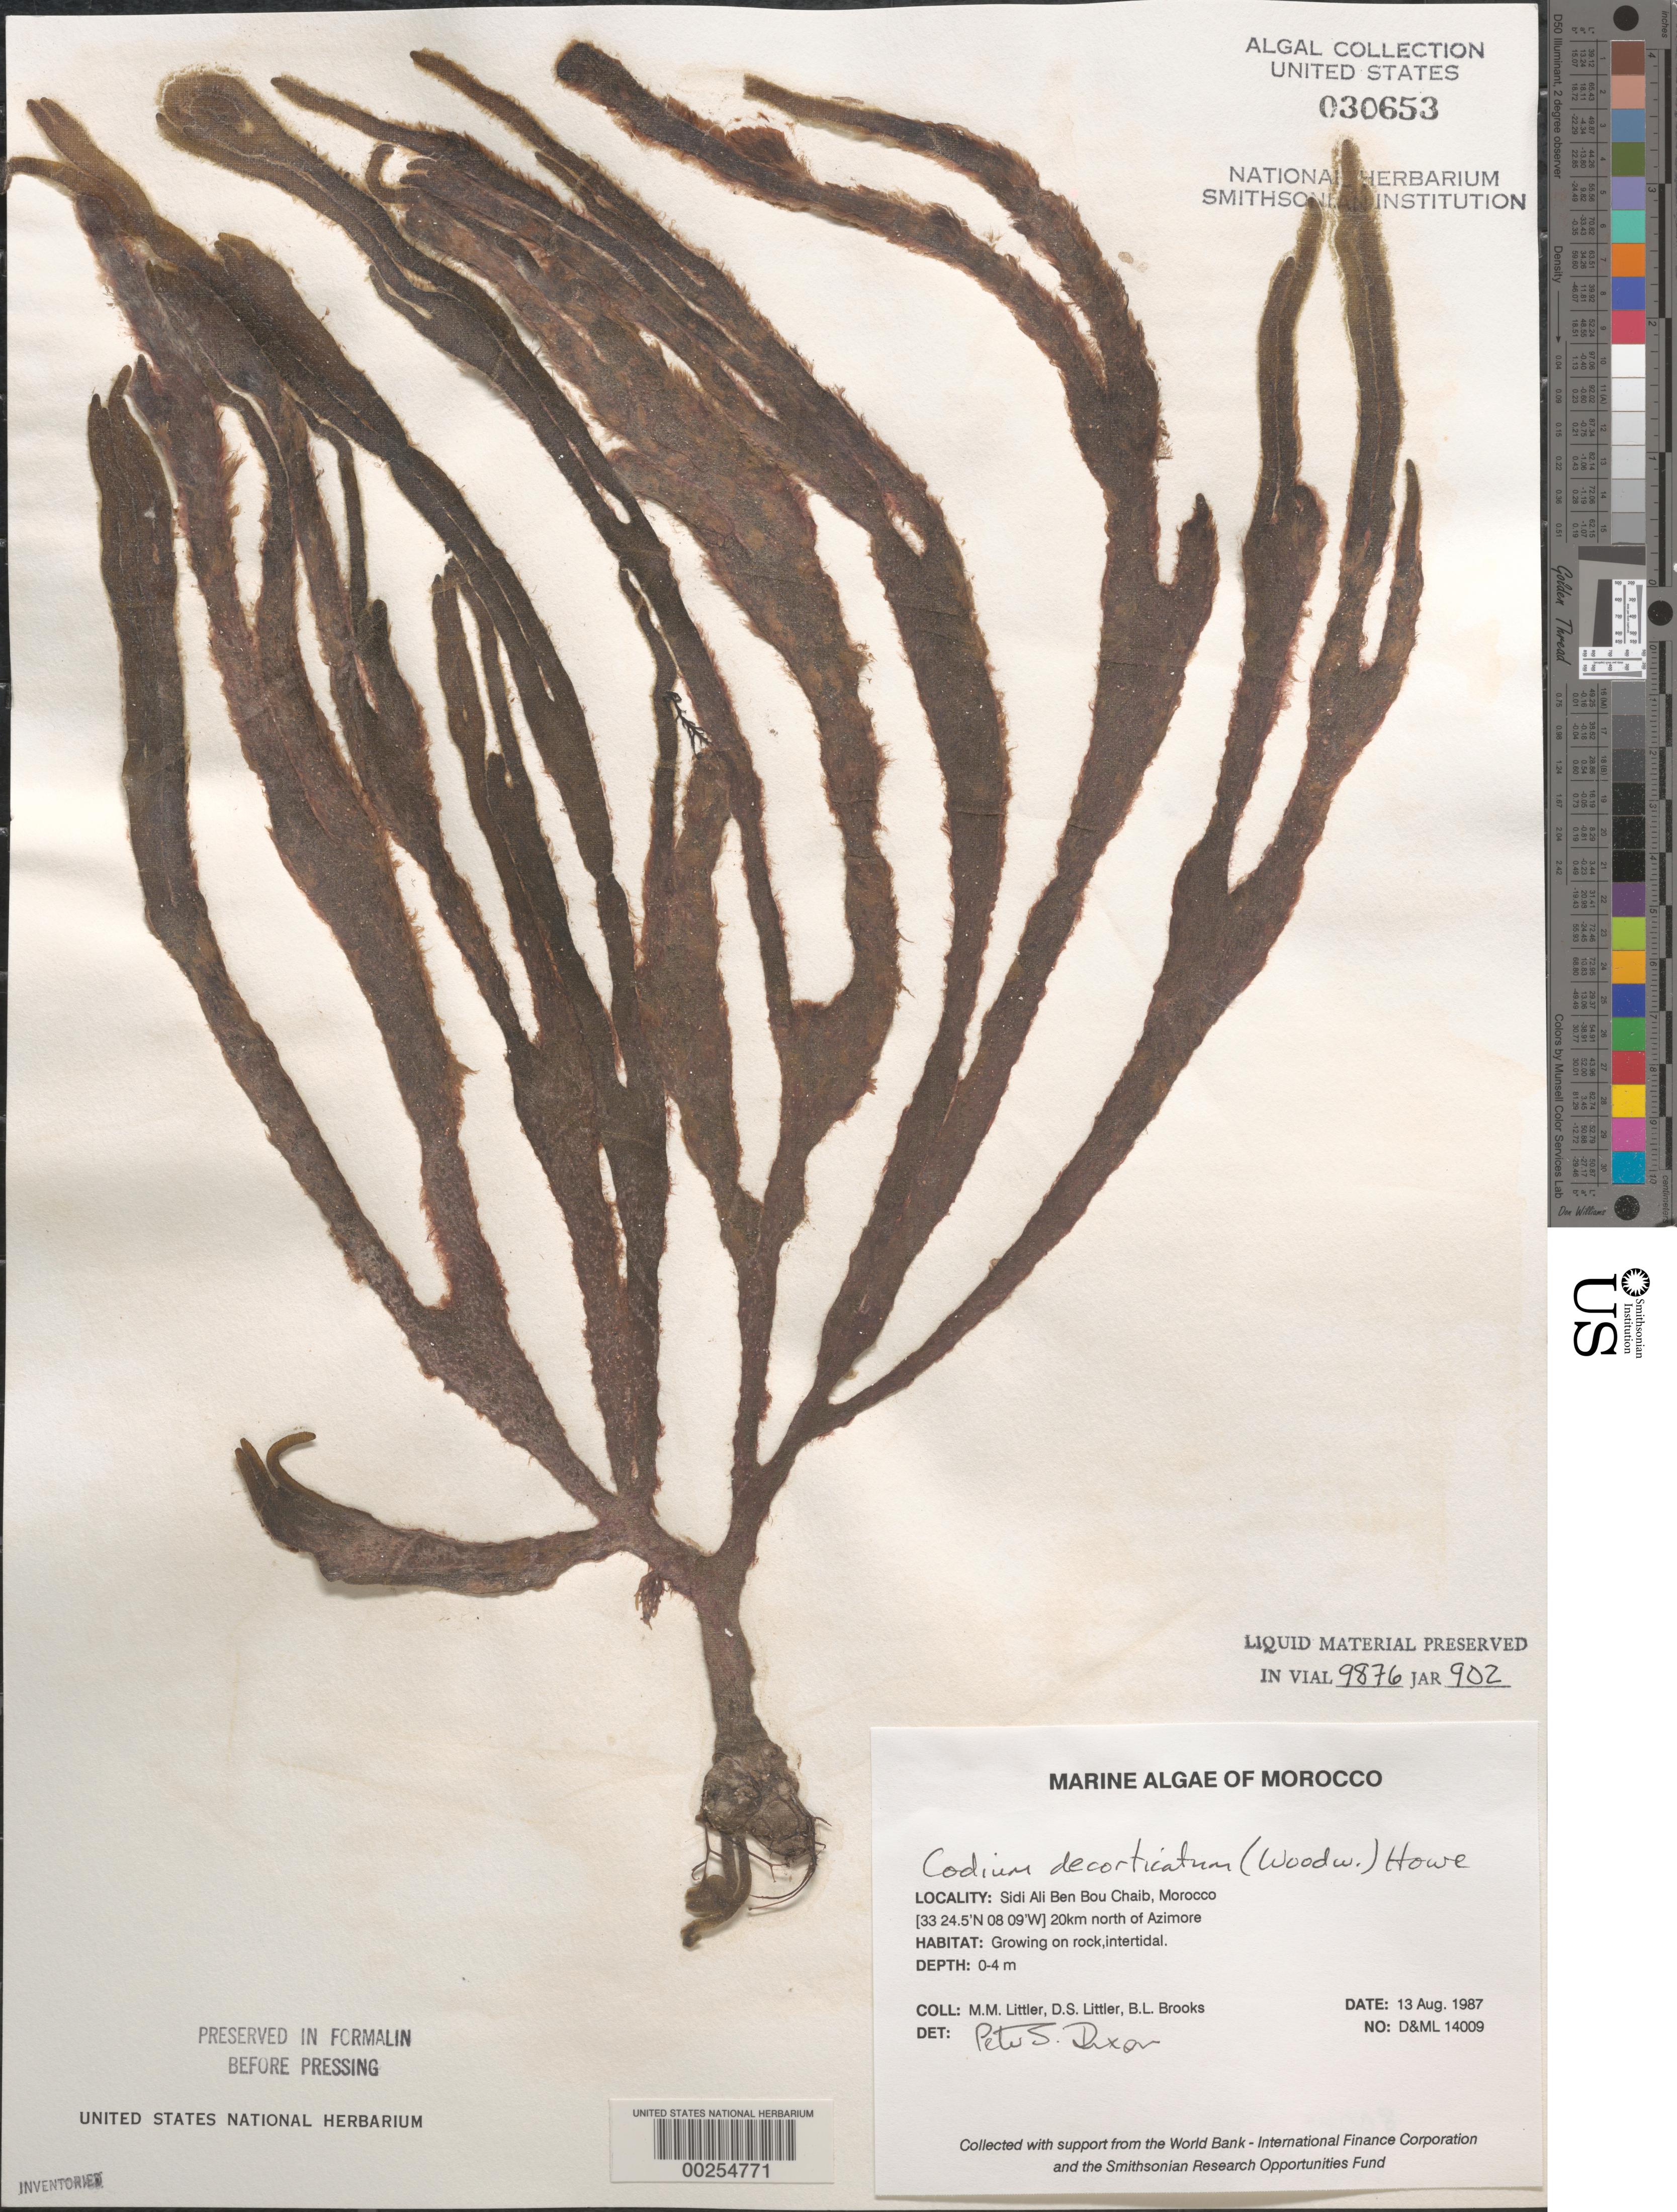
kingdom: Plantae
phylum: Chlorophyta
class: Ulvophyceae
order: Bryopsidales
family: Codiaceae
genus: Codium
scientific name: Codium decorticatum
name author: (Woodw.) M. Howe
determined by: Dixon, P. S.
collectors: M. M. Littler, D. S. Littler & B. Brooks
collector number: D&ML 14009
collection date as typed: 13 Jul 1987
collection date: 1987-07-13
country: Morocco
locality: Sidi Ali Ben Bou Chaib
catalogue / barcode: US 30653